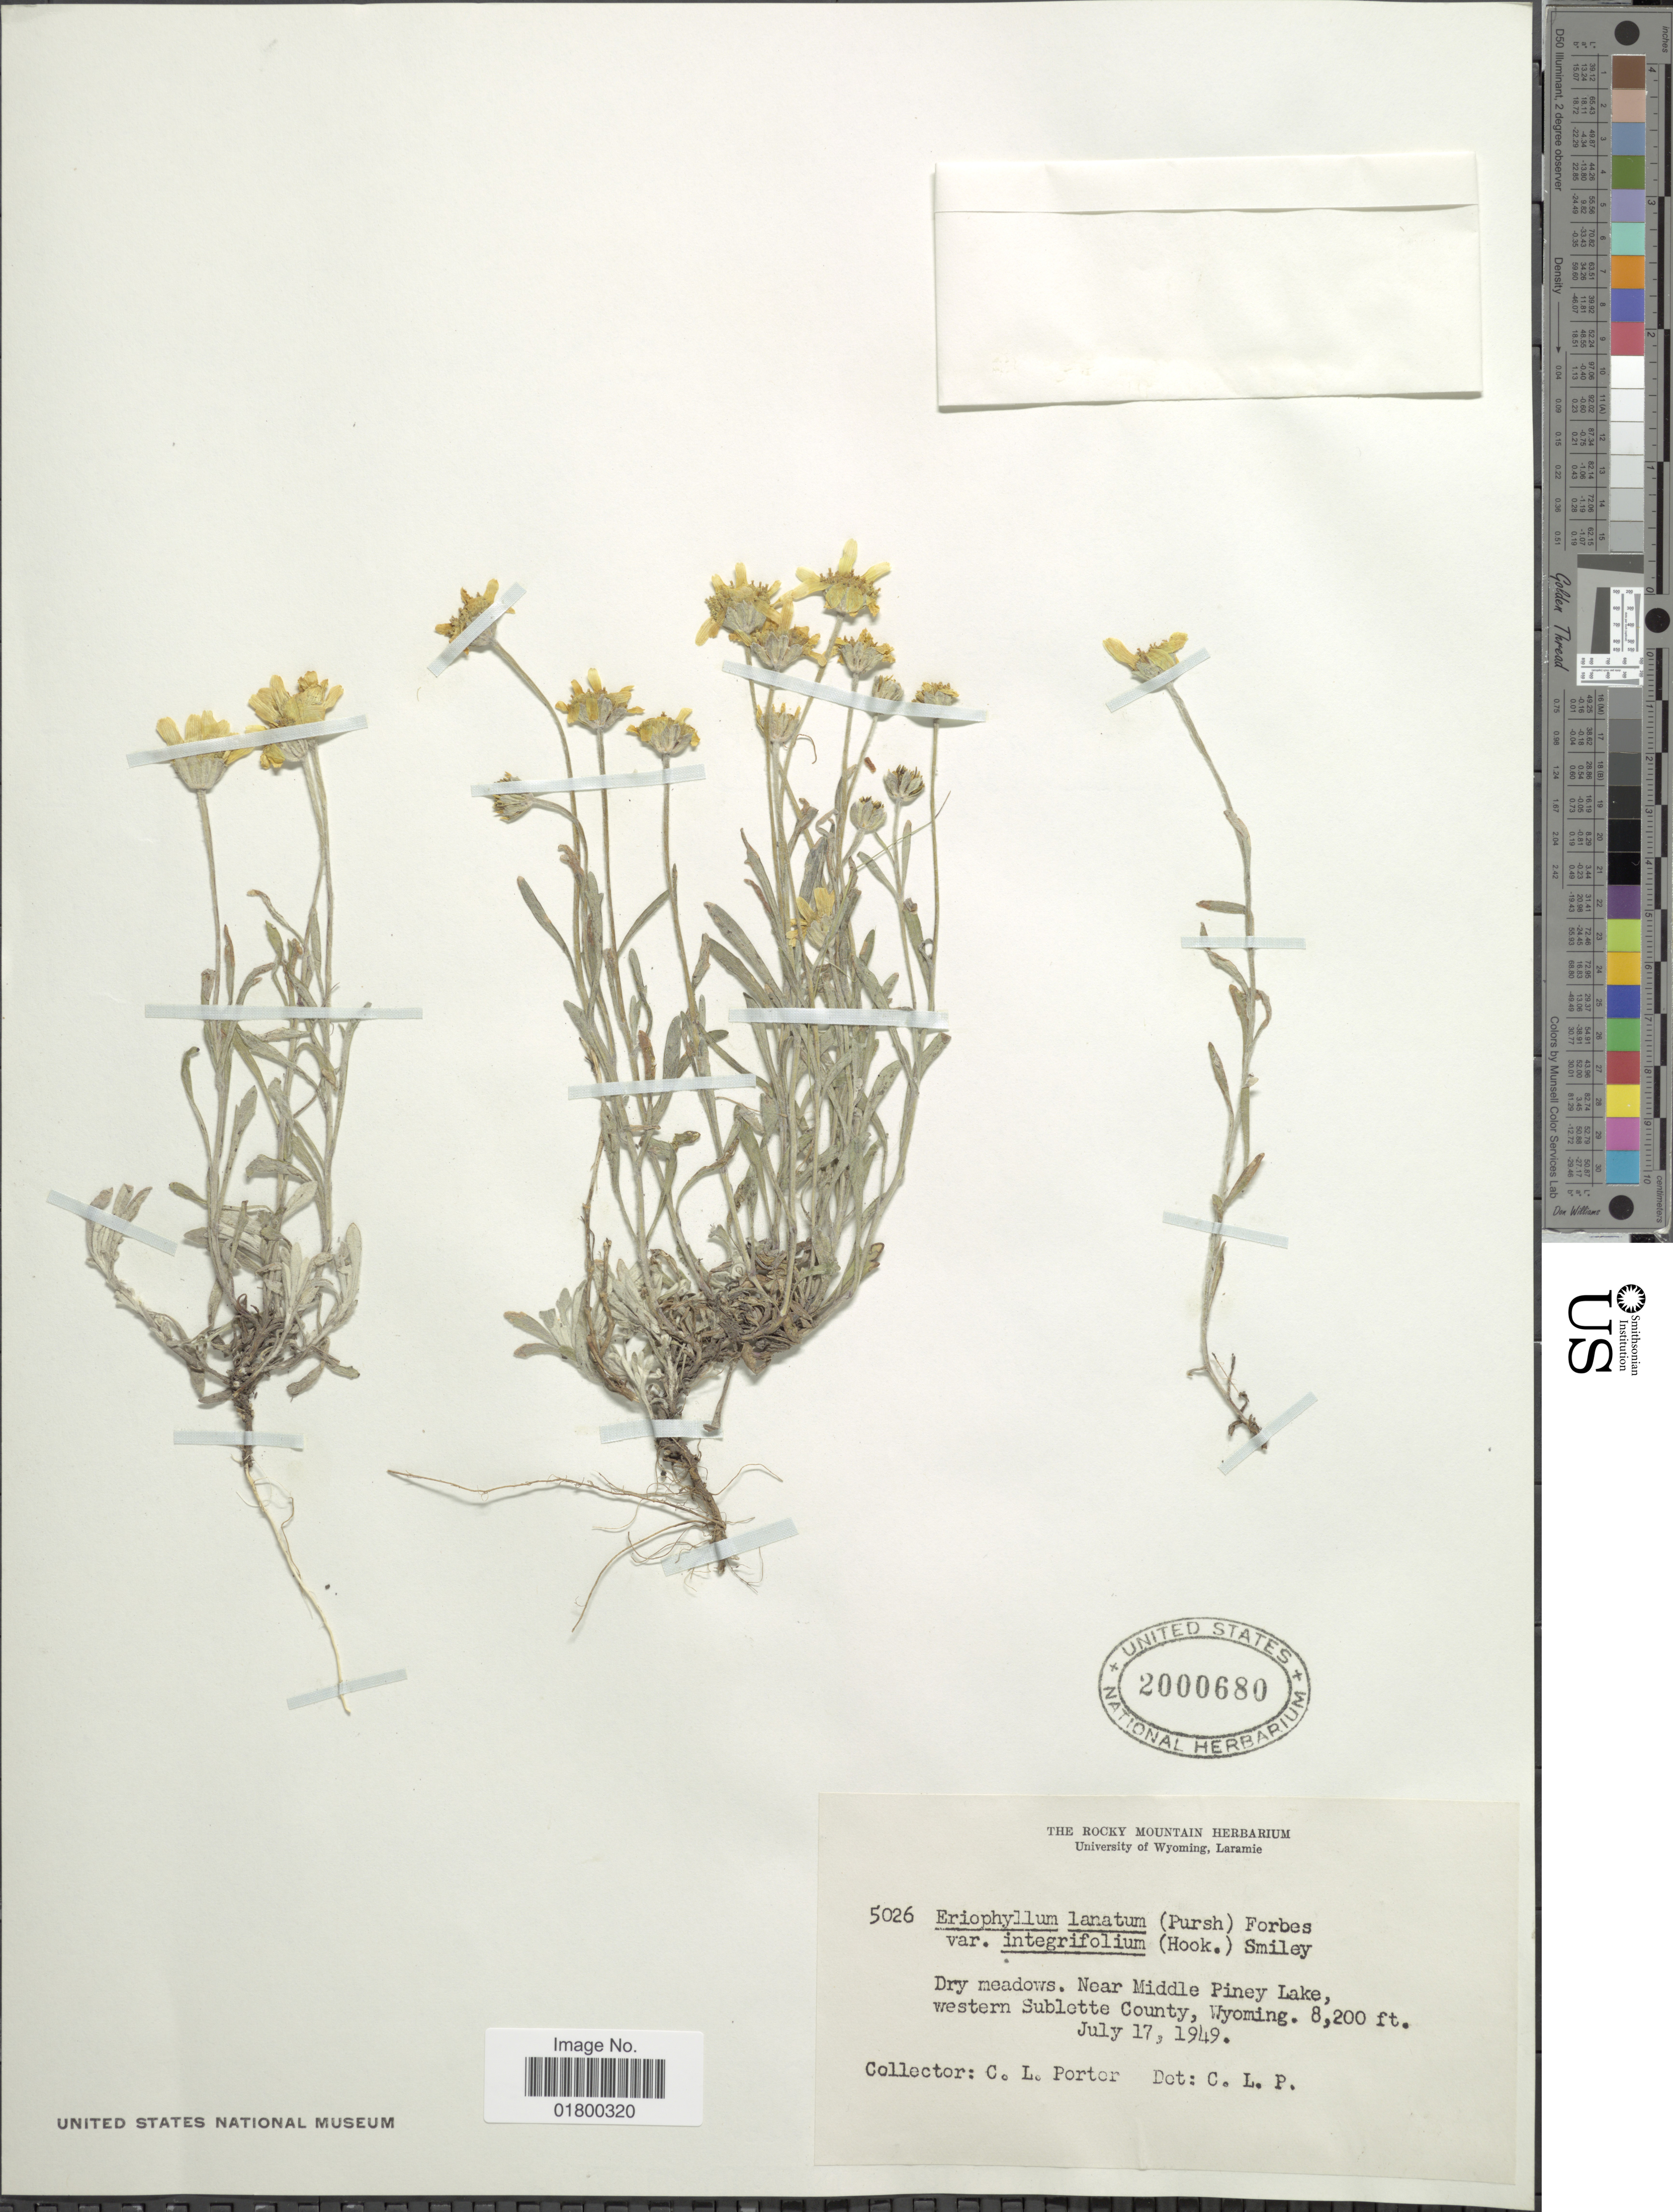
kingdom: Plantae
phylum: Tracheophyta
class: Magnoliopsida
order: Asterales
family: Asteraceae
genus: Eriophyllum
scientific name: Eriophyllum lanatum var. integrifolium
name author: (Hook.) Smiley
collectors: C. L. Porter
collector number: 5026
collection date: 1949-07-17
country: United States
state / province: Wyoming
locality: Near Middle Piney Lake, western Sublotte County, Wyoming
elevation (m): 2499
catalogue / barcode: US 2000680